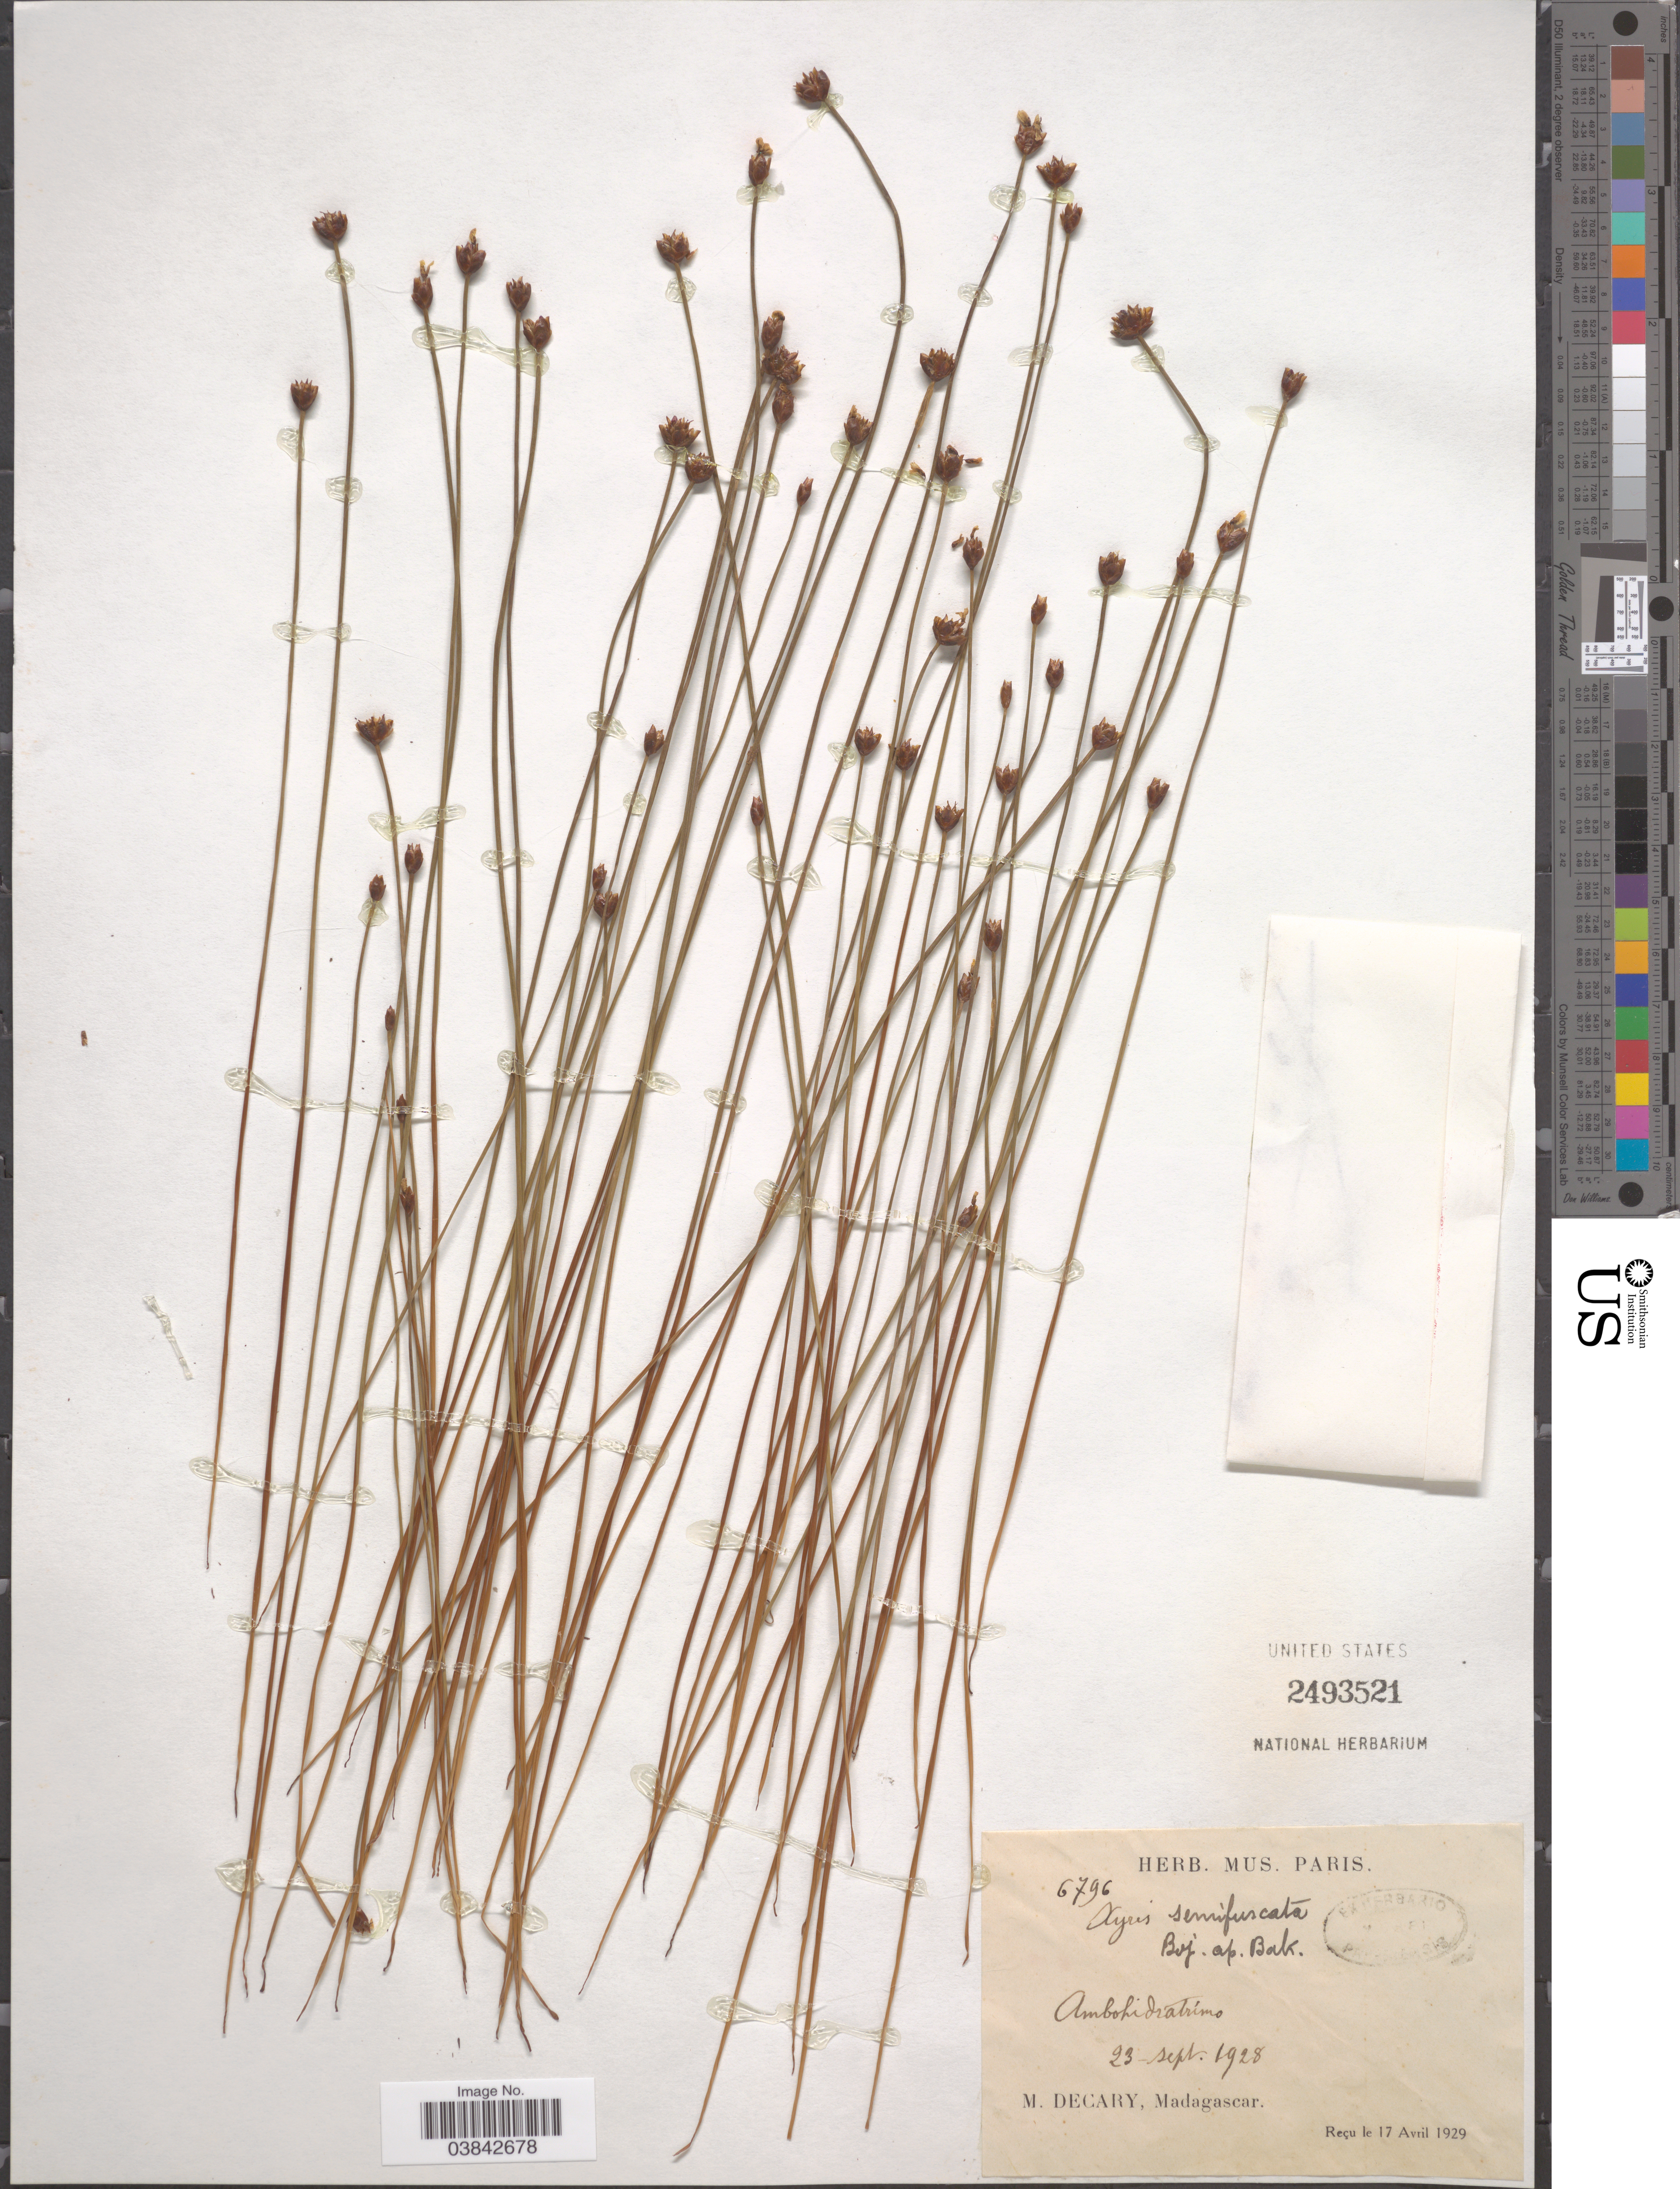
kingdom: Plantae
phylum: Tracheophyta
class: Liliopsida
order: Poales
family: Xyridaceae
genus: Xyris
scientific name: Xyris semifuscata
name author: Bojer ex Baker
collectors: R. Decary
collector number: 6796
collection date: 1928-09-23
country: Madagascar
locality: Ambohidratrimo.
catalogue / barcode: US 2493521